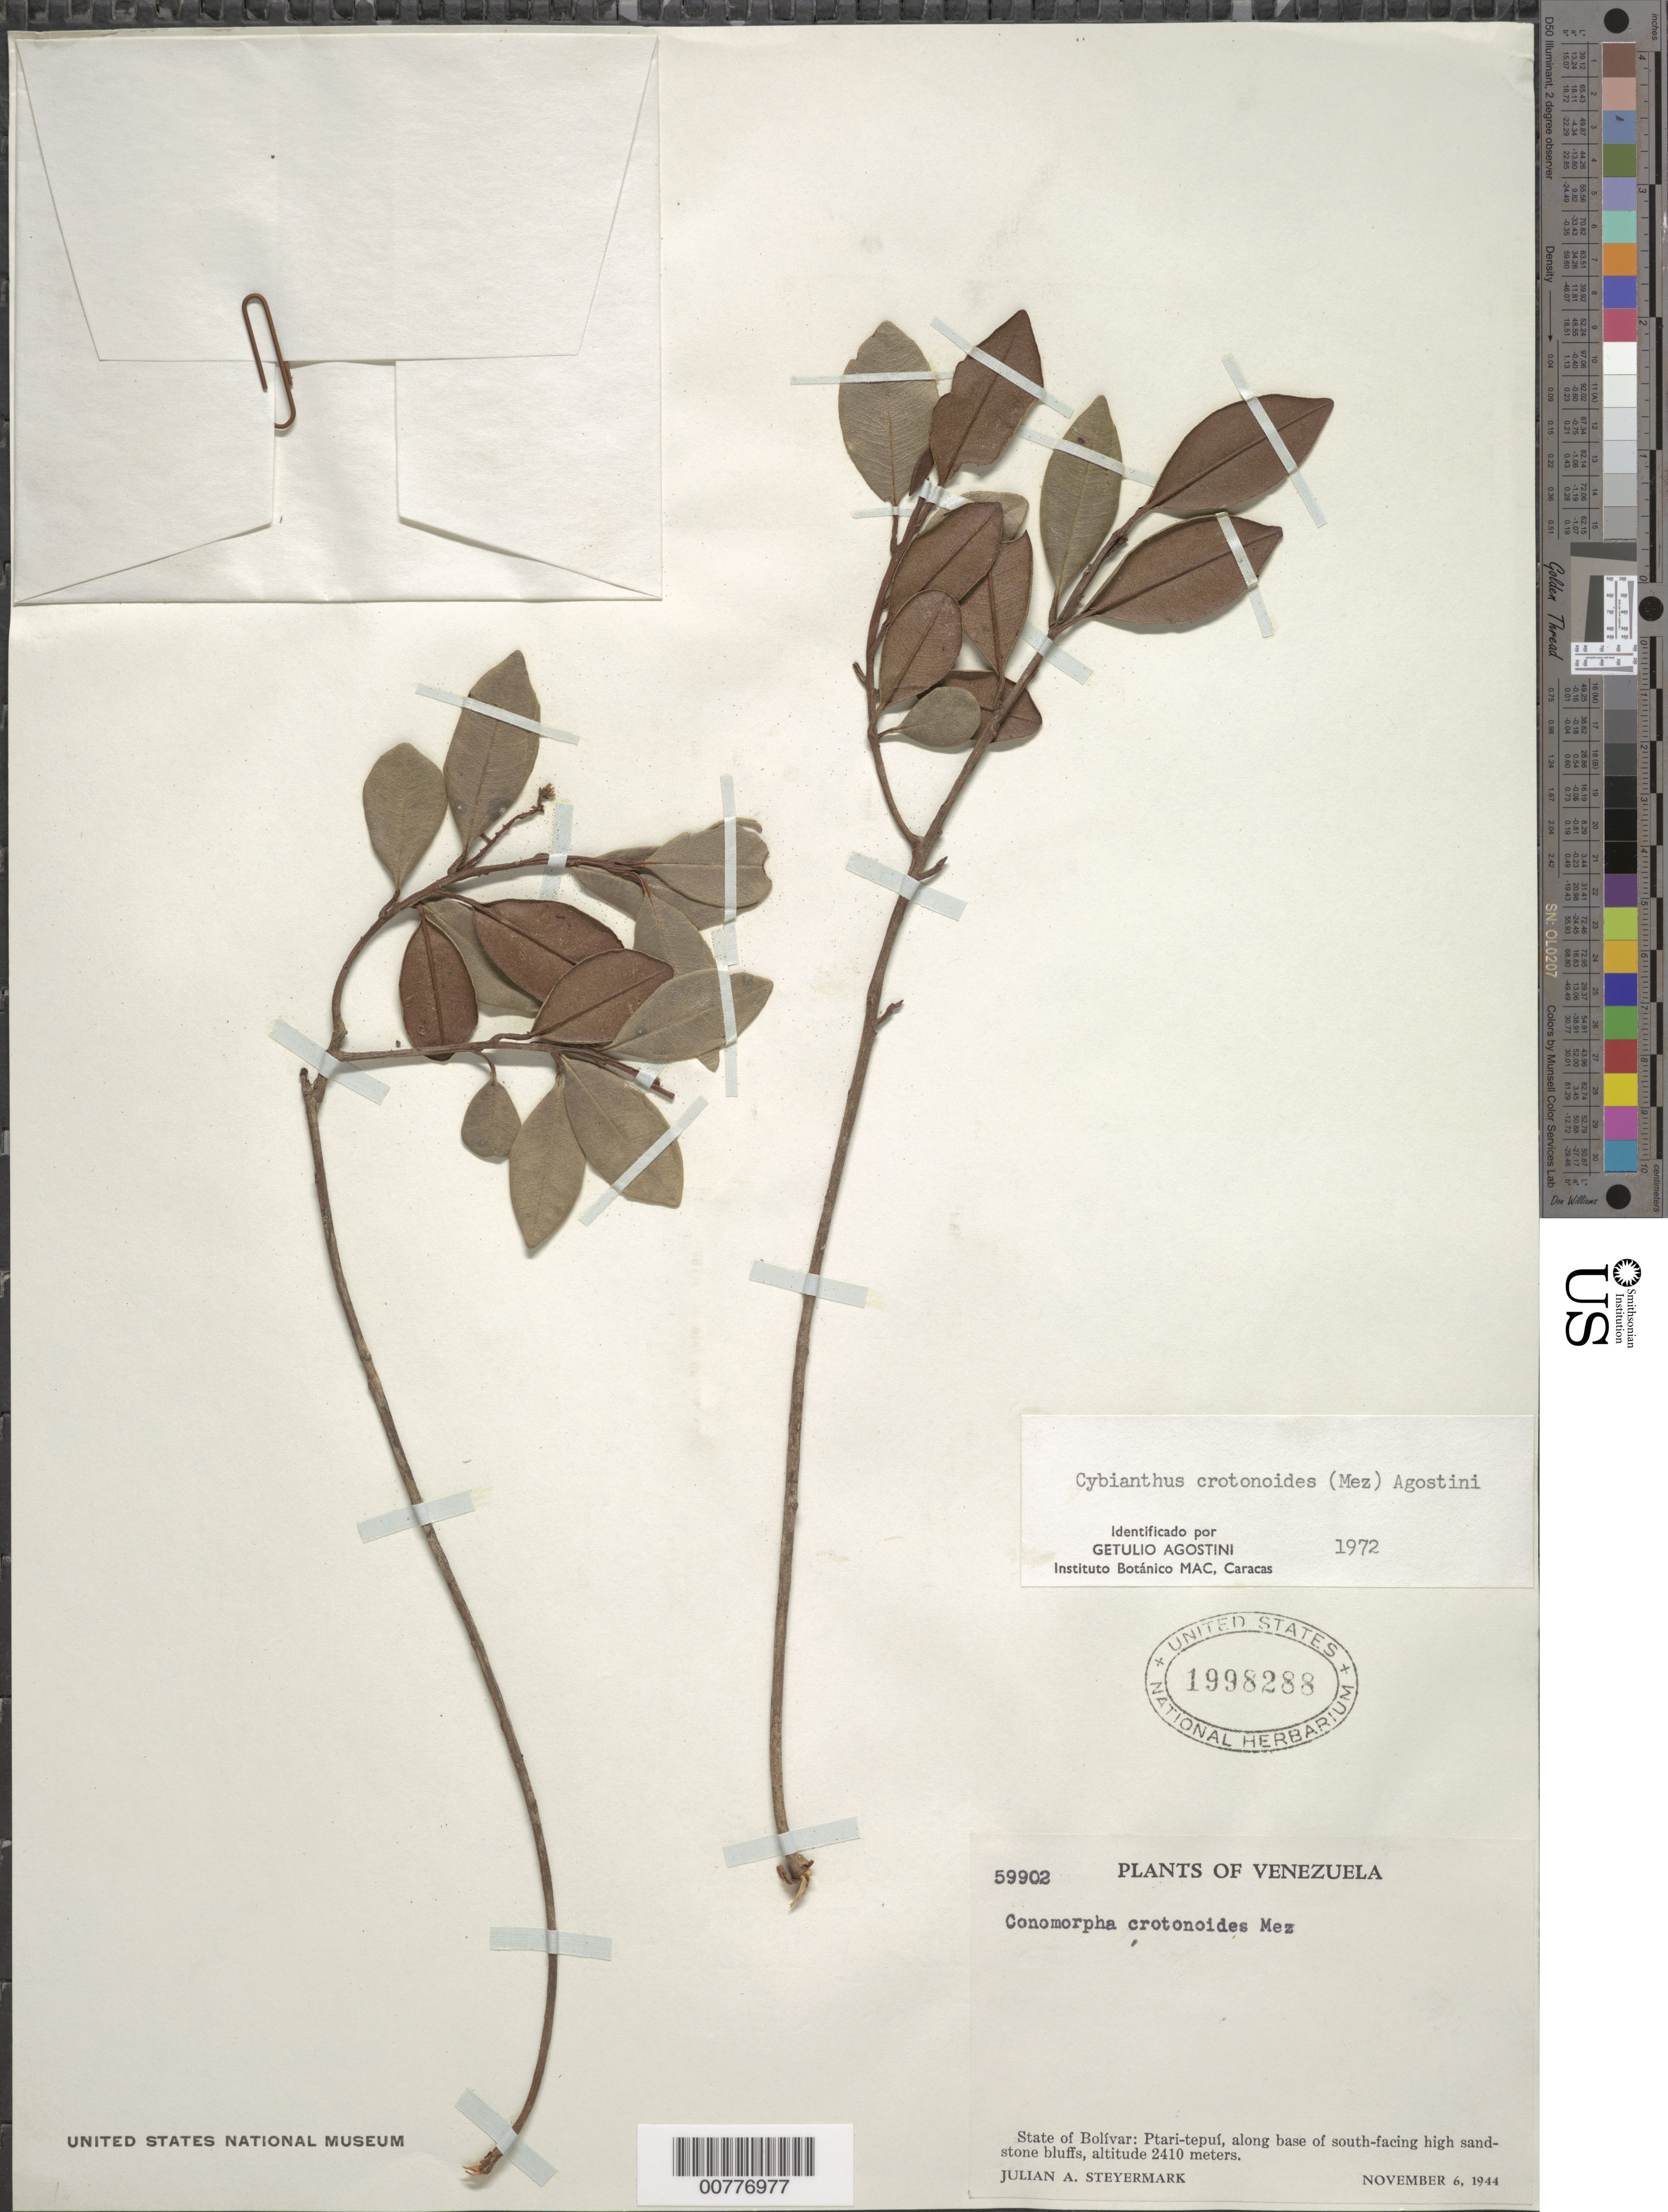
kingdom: Plantae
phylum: Tracheophyta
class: Magnoliopsida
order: Ericales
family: Primulaceae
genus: Cybianthus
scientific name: Cybianthus crotonoides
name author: (M.R. Schomb. ex Mez) G. Agostini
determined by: Agostini, G.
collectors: J. Steyermark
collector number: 59902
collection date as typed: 6-Nov-44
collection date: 1944-11-06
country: Venezuela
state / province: Bolívar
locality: Ptari-tepuí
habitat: Base of east-facing high sandstone bluffs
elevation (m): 2410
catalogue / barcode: US 1998288